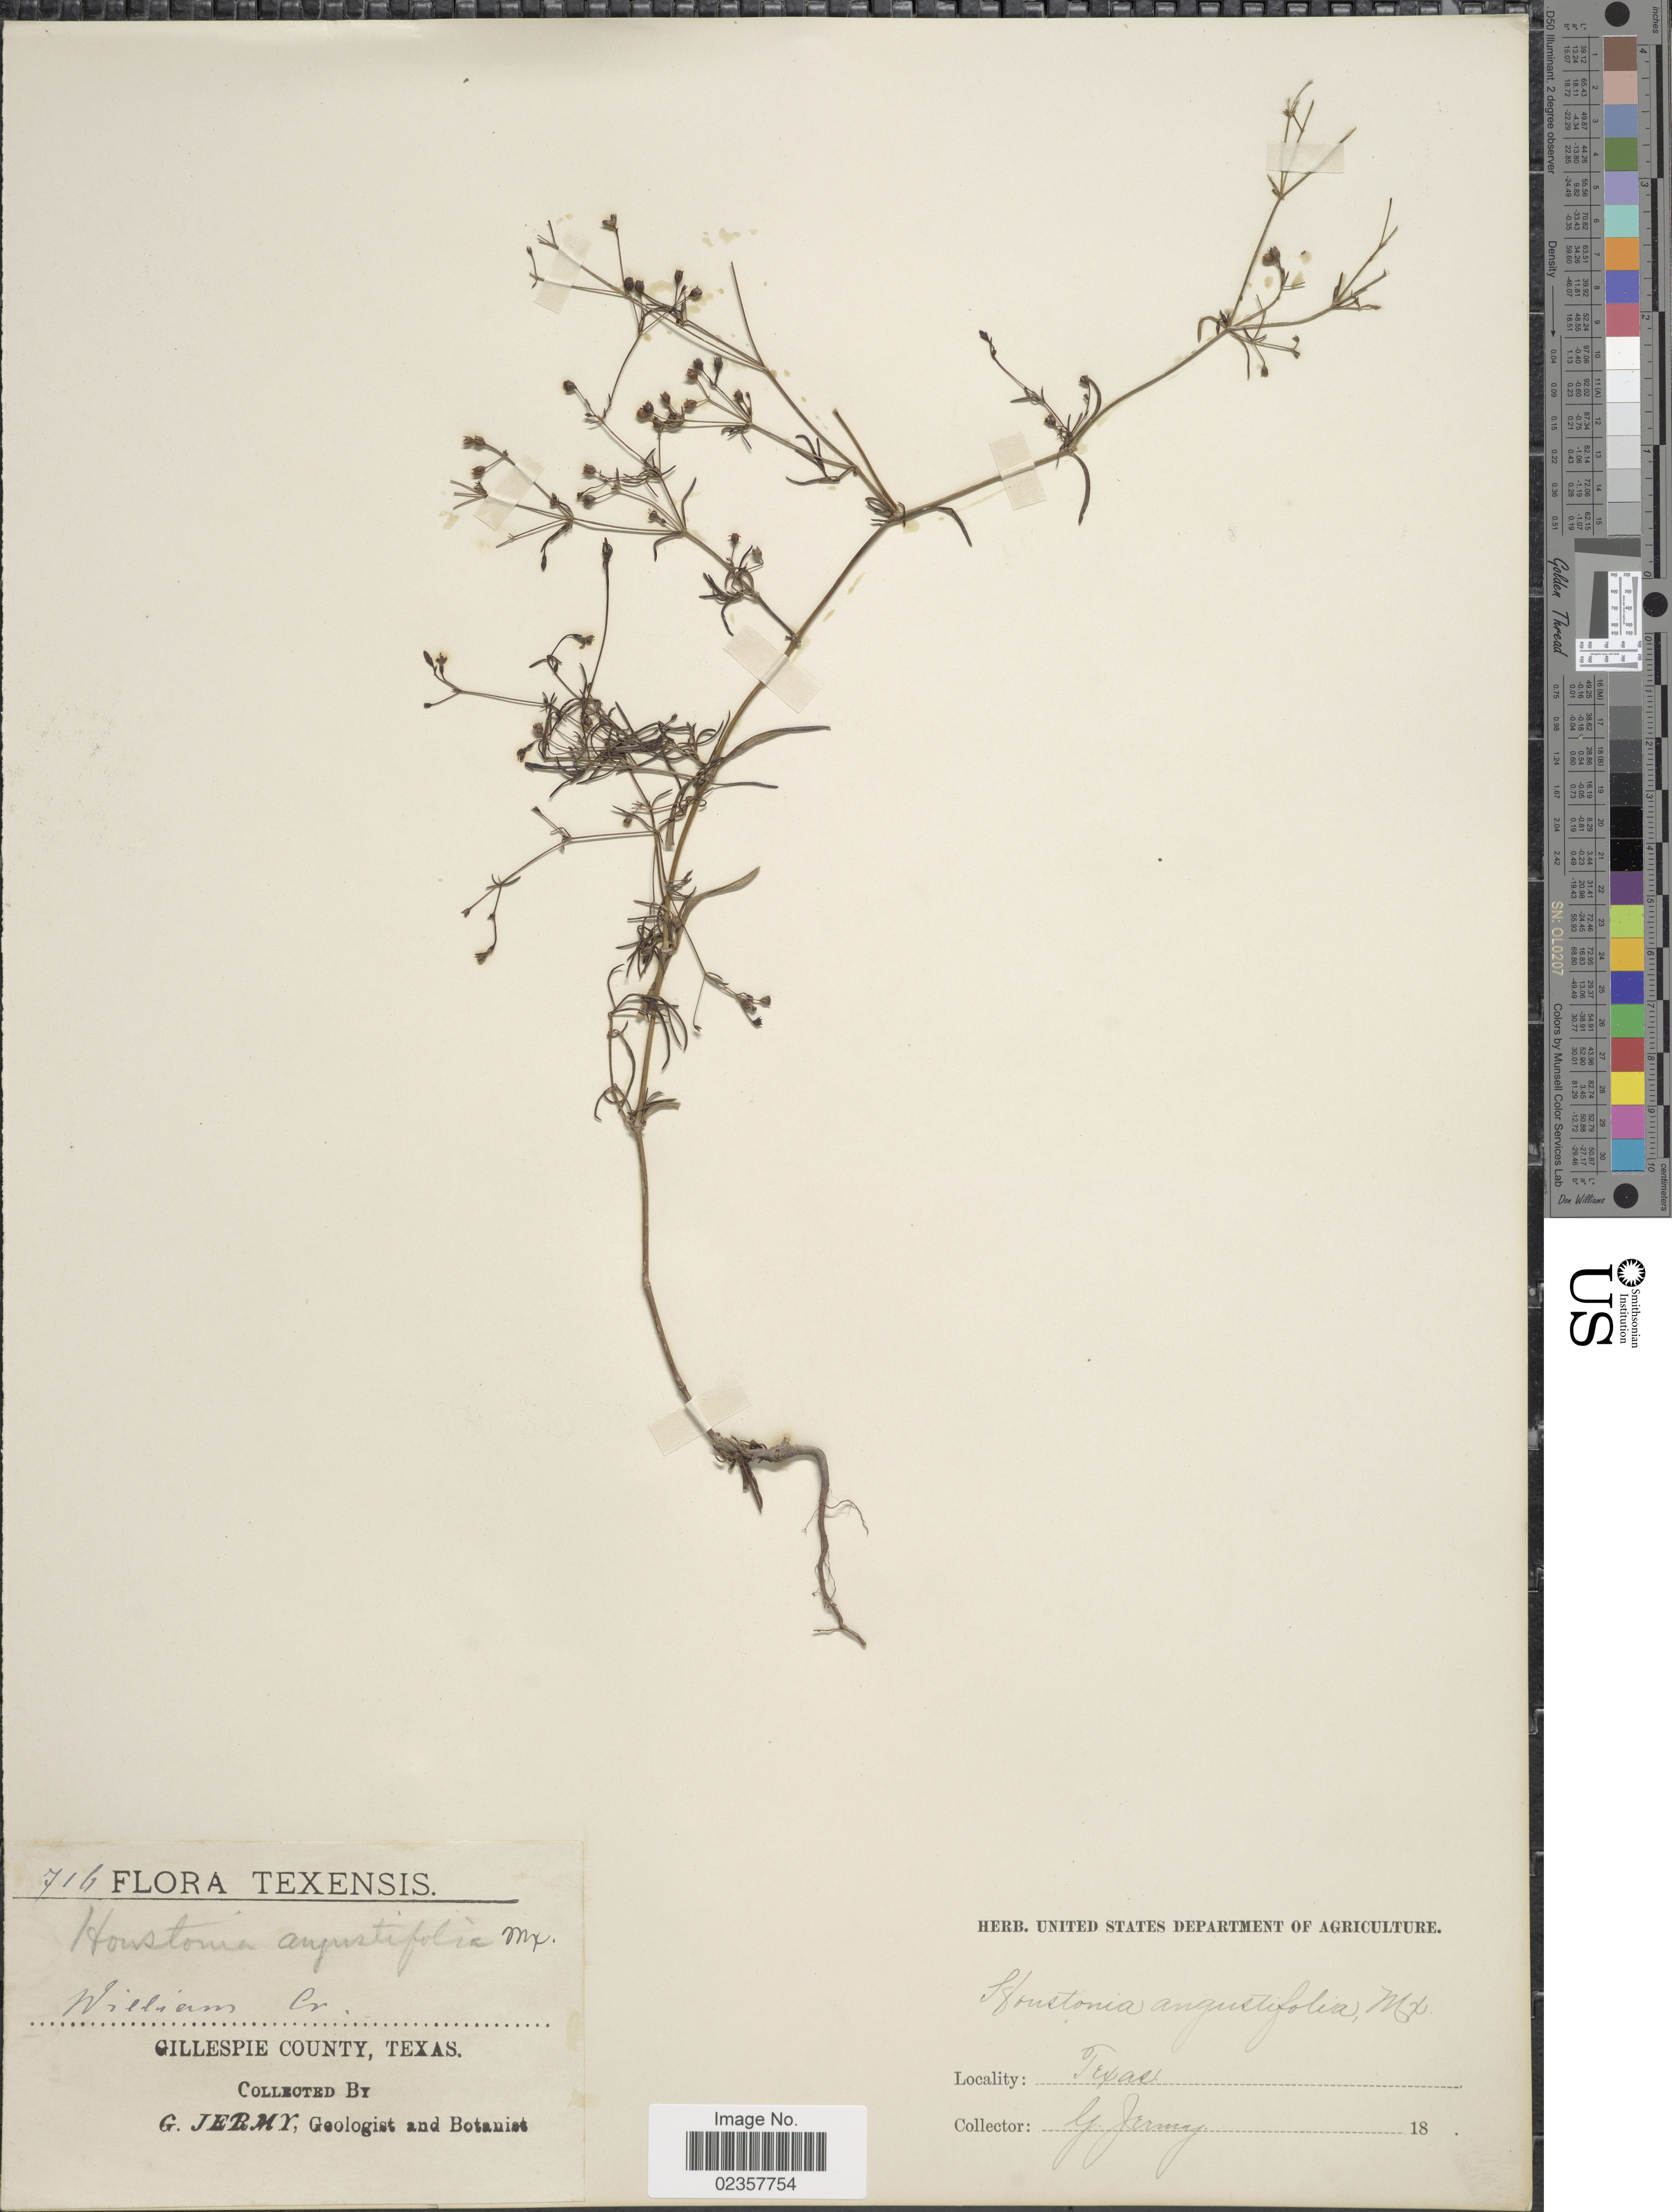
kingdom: Plantae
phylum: Tracheophyta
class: Magnoliopsida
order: Gentianales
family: Rubiaceae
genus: Houstonia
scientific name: Houstonia nigricans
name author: (Lam.) Fernald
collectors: G. Jermy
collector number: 716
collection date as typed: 18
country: United States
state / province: Texas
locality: Gillespie County, Texas. William Cr.